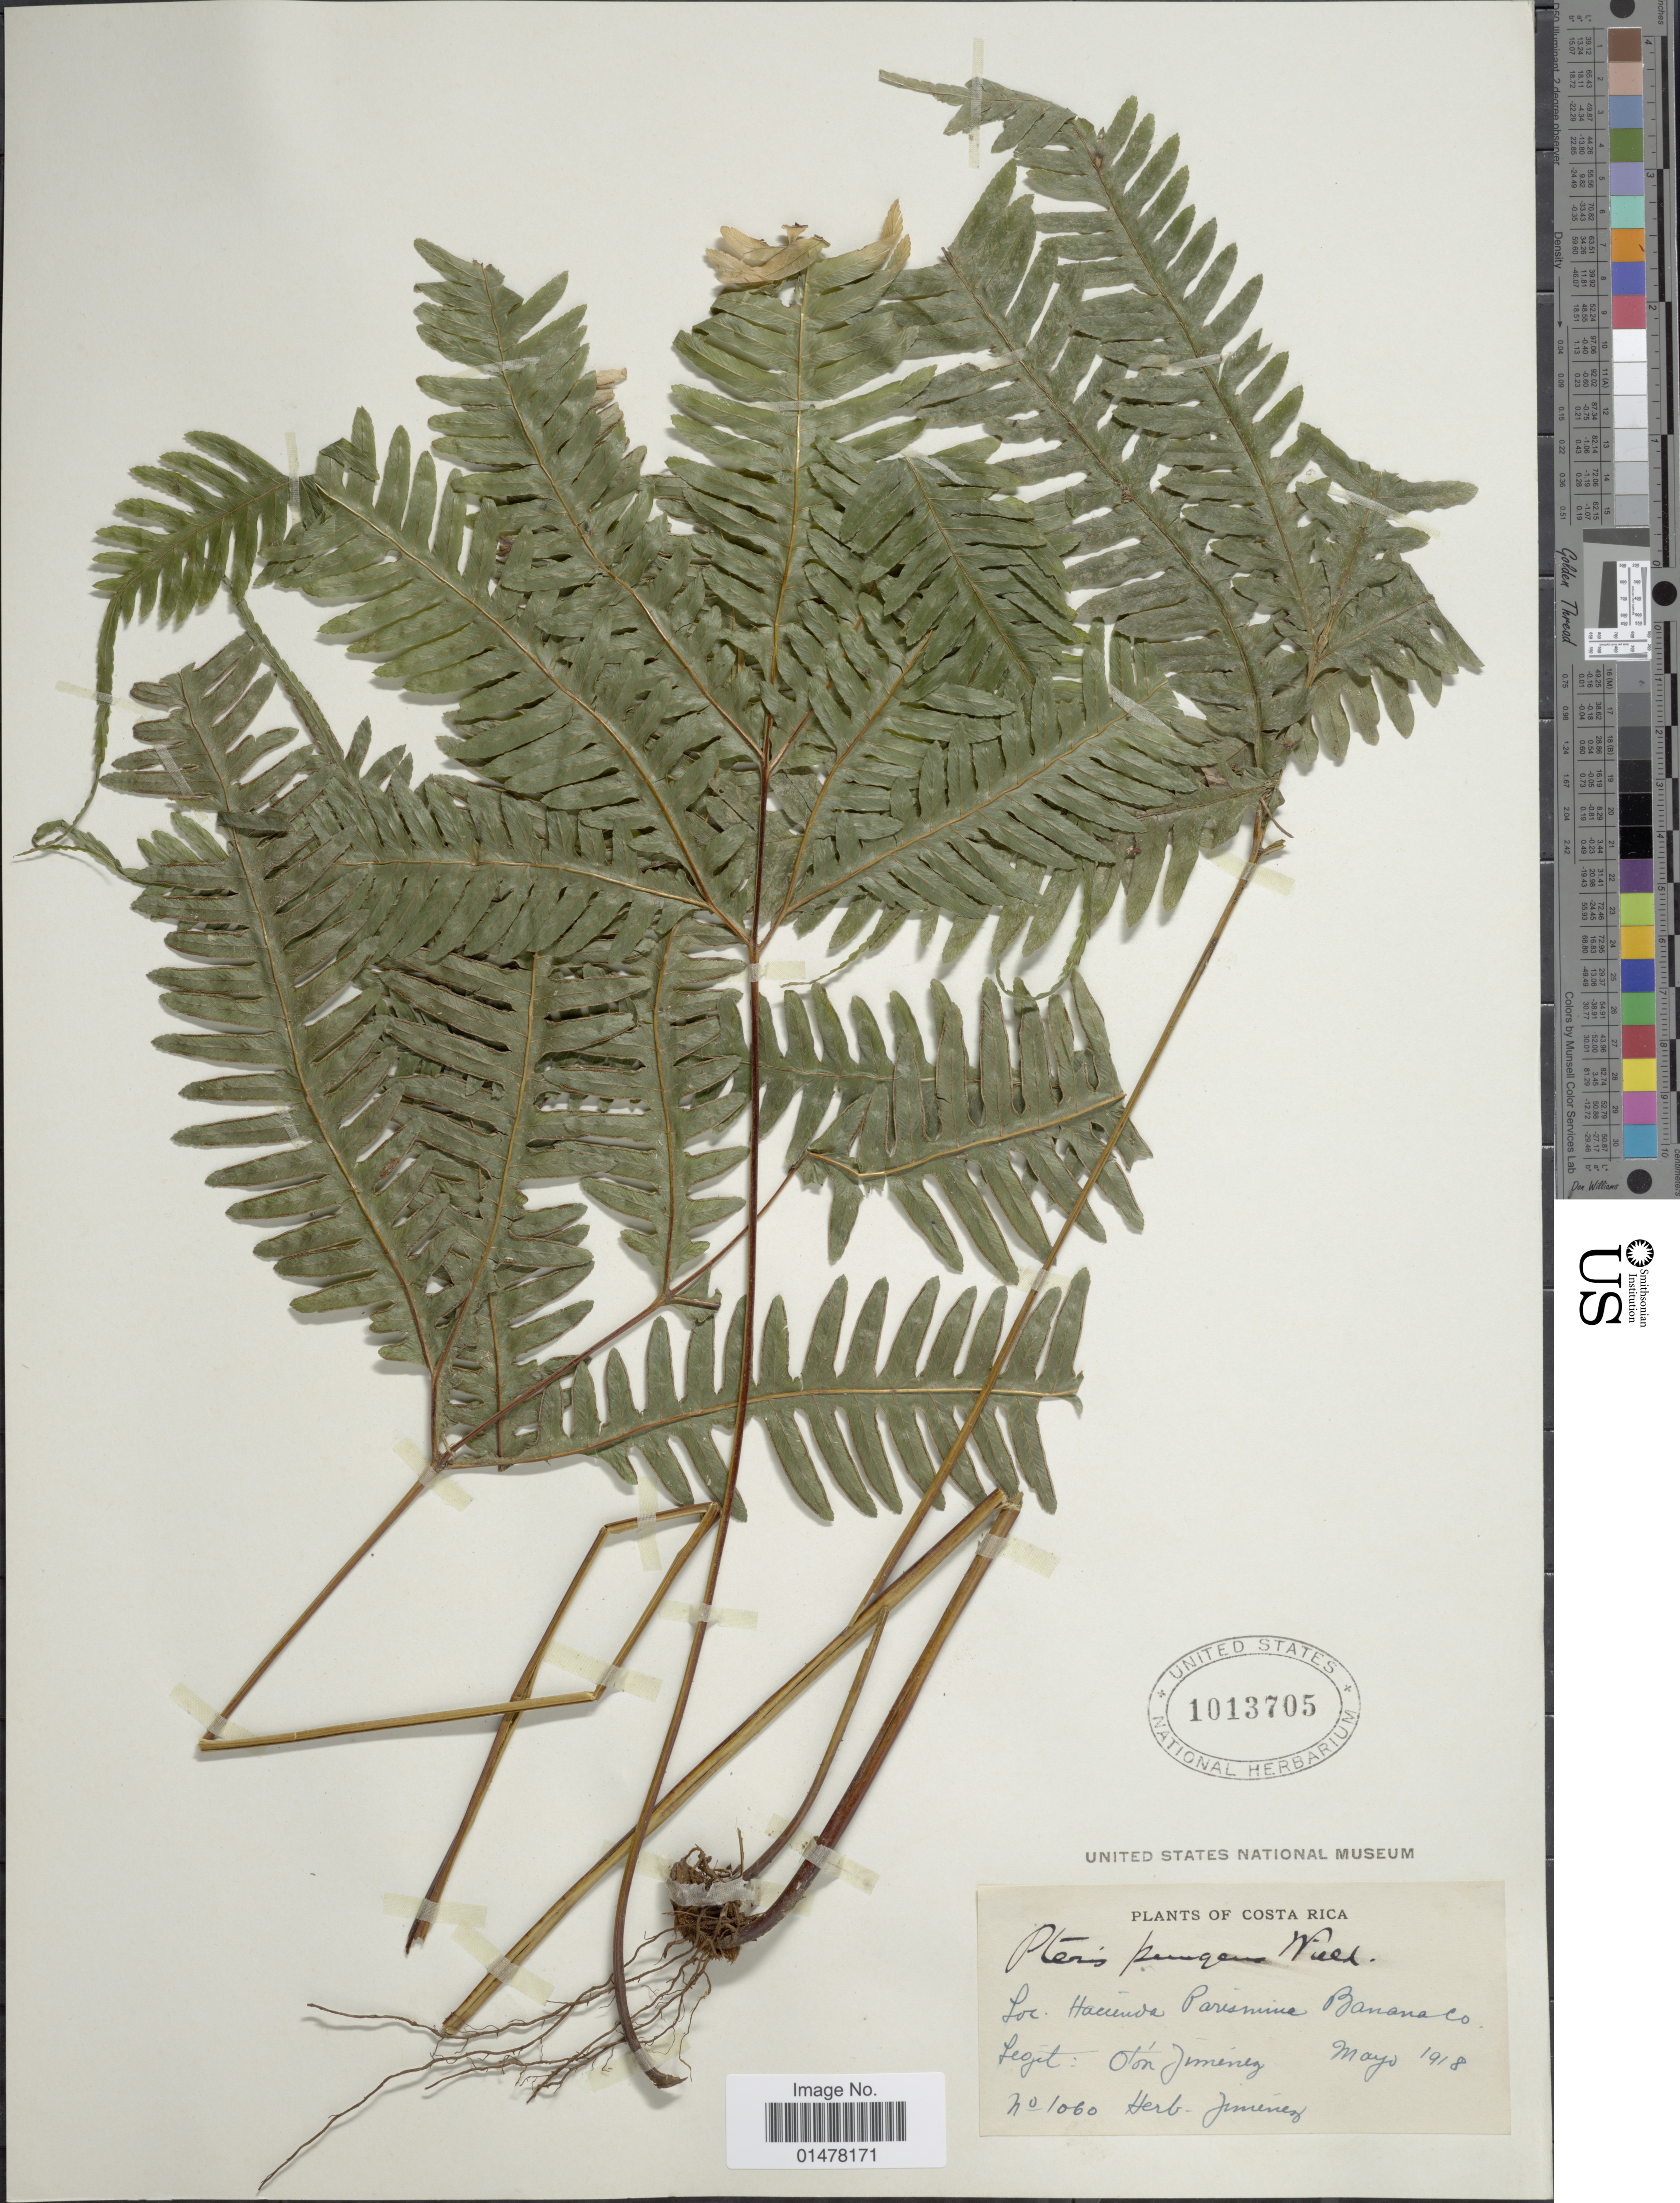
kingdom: Plantae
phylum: Tracheophyta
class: Polypodiopsida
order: Polypodiales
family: Pteridaceae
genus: Pteris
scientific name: Pteris pungens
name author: Willd.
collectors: O. Jimenez L.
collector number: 1060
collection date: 1918-05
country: Costa Rica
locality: Hacienda Parismina Banana Co.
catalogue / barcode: US 1013705